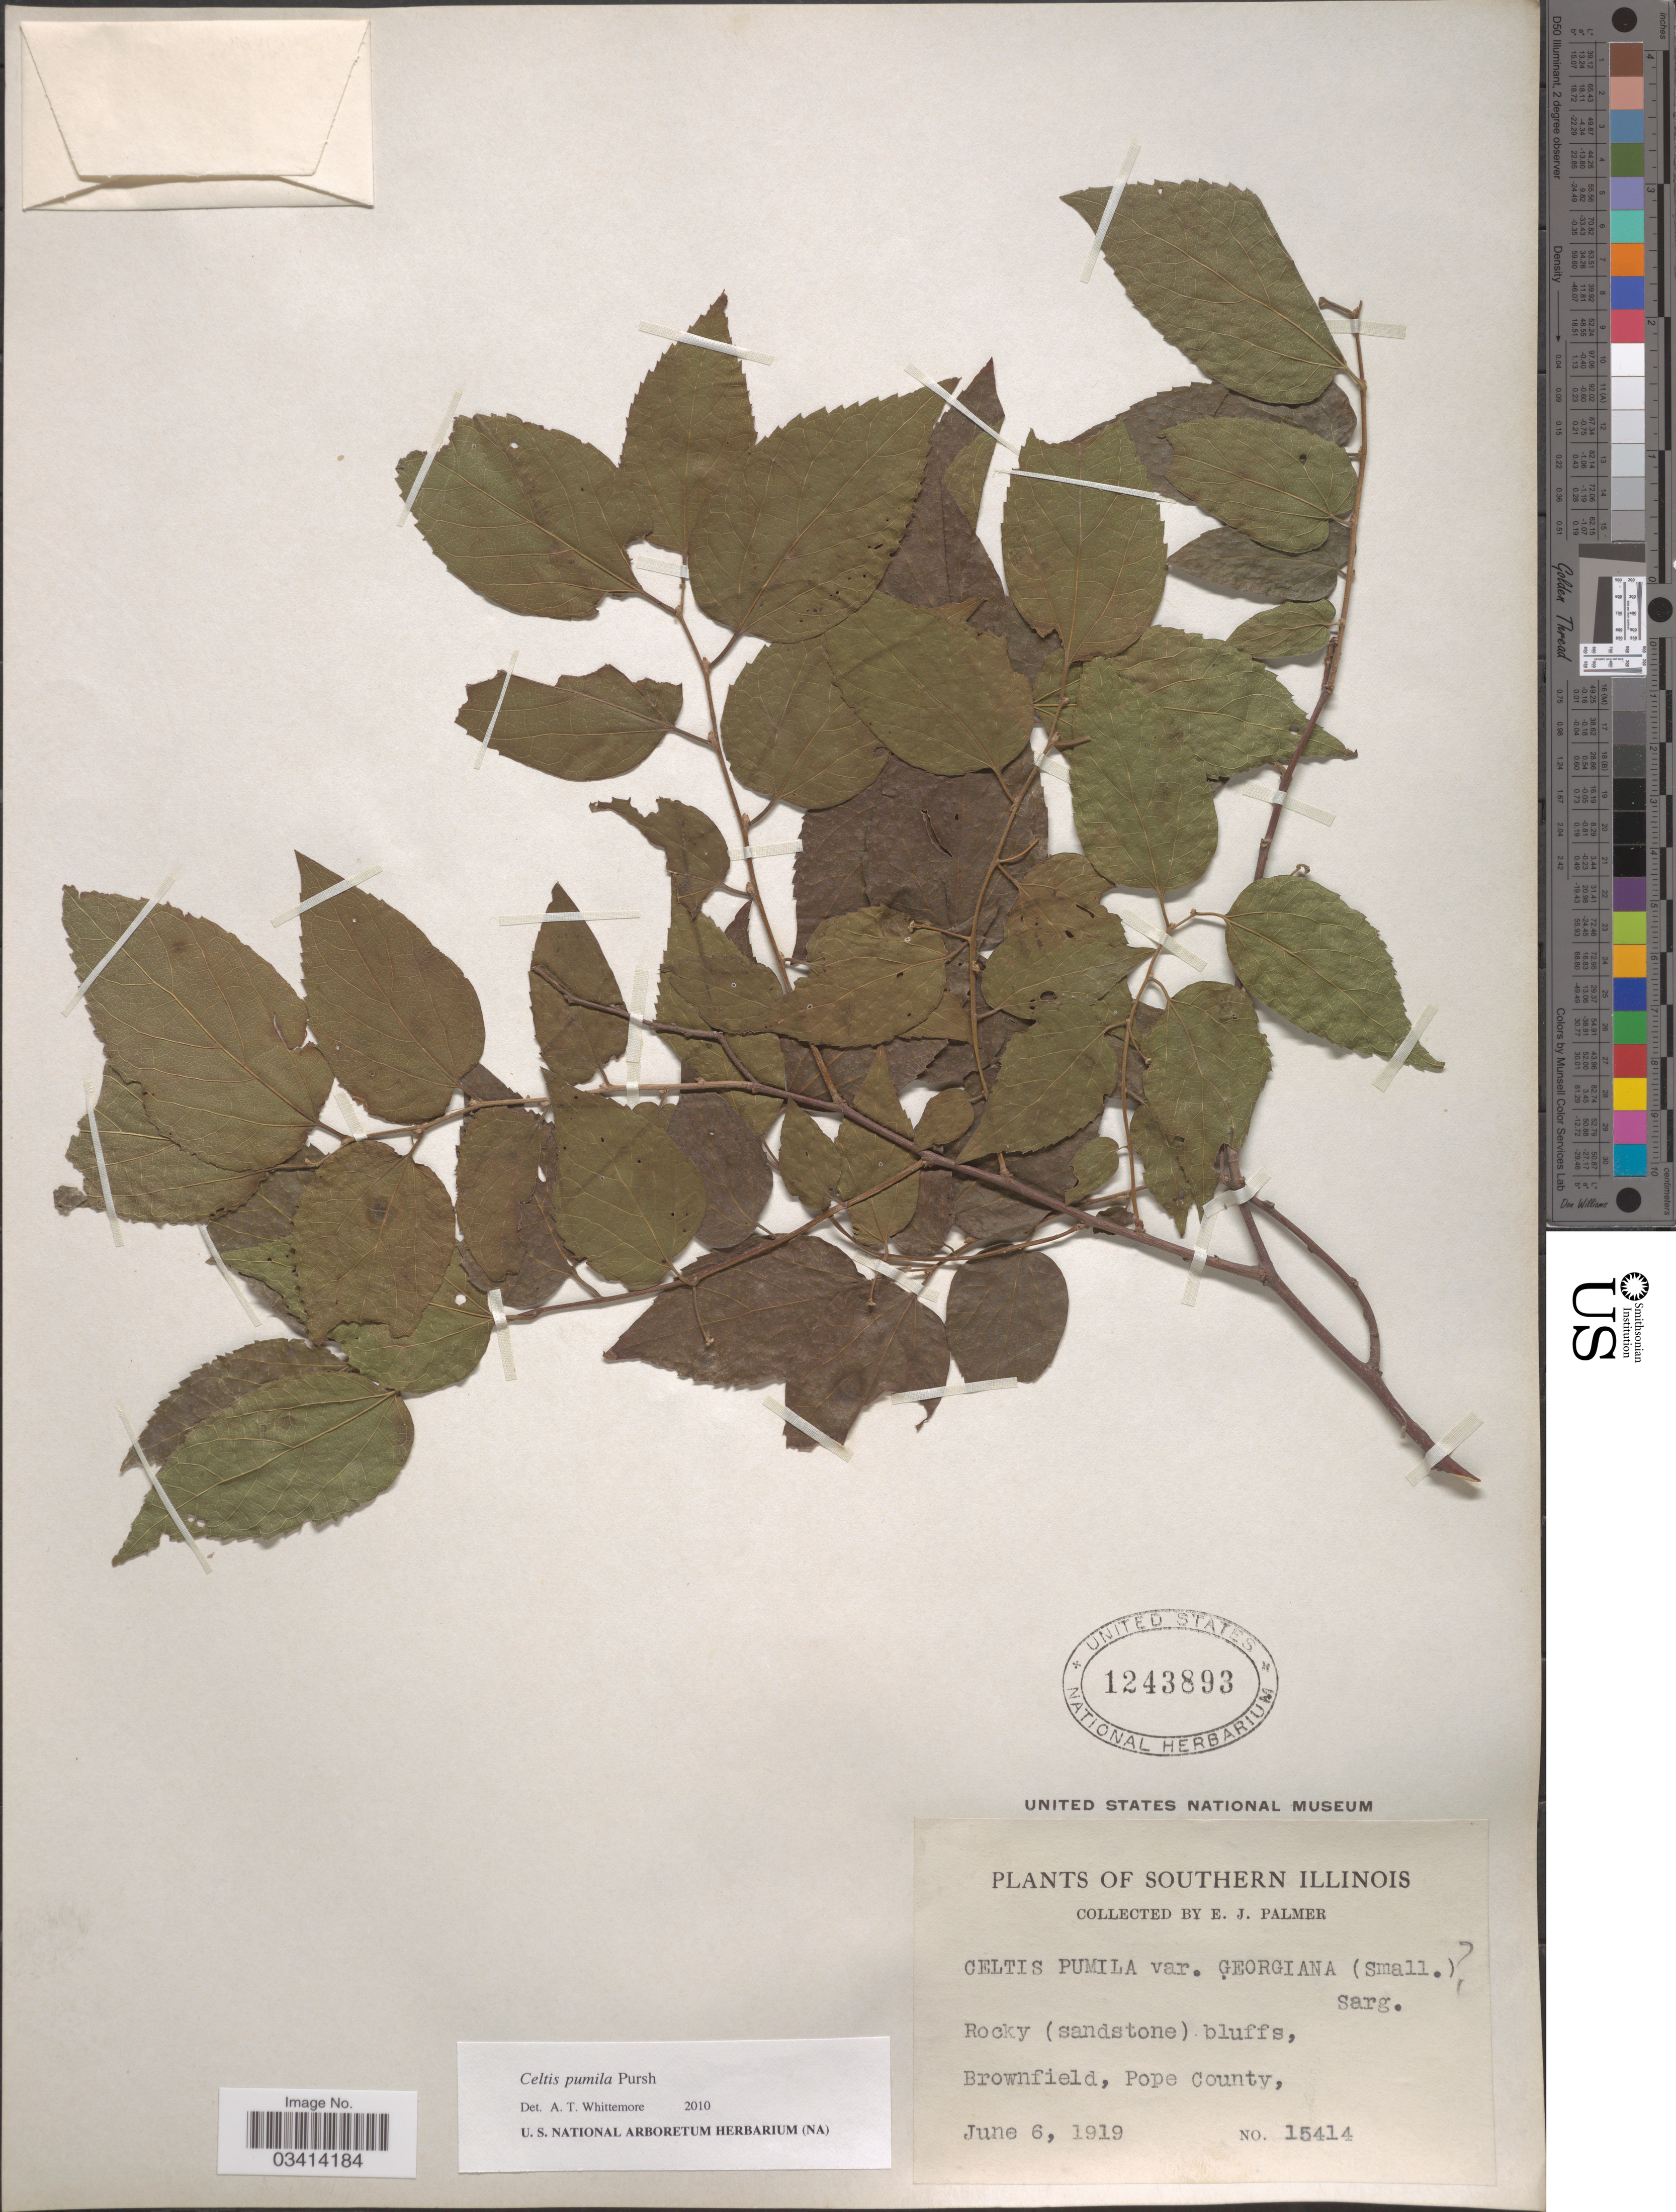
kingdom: Plantae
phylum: Tracheophyta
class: Magnoliopsida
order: Rosales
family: Cannabaceae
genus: Celtis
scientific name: Celtis pumila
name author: Pursh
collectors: E. J. Palmer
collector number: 15414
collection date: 1919-06-06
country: United States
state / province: Illinois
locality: Southern Illinois. Brownfield, Pope County.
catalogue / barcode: US 1243893